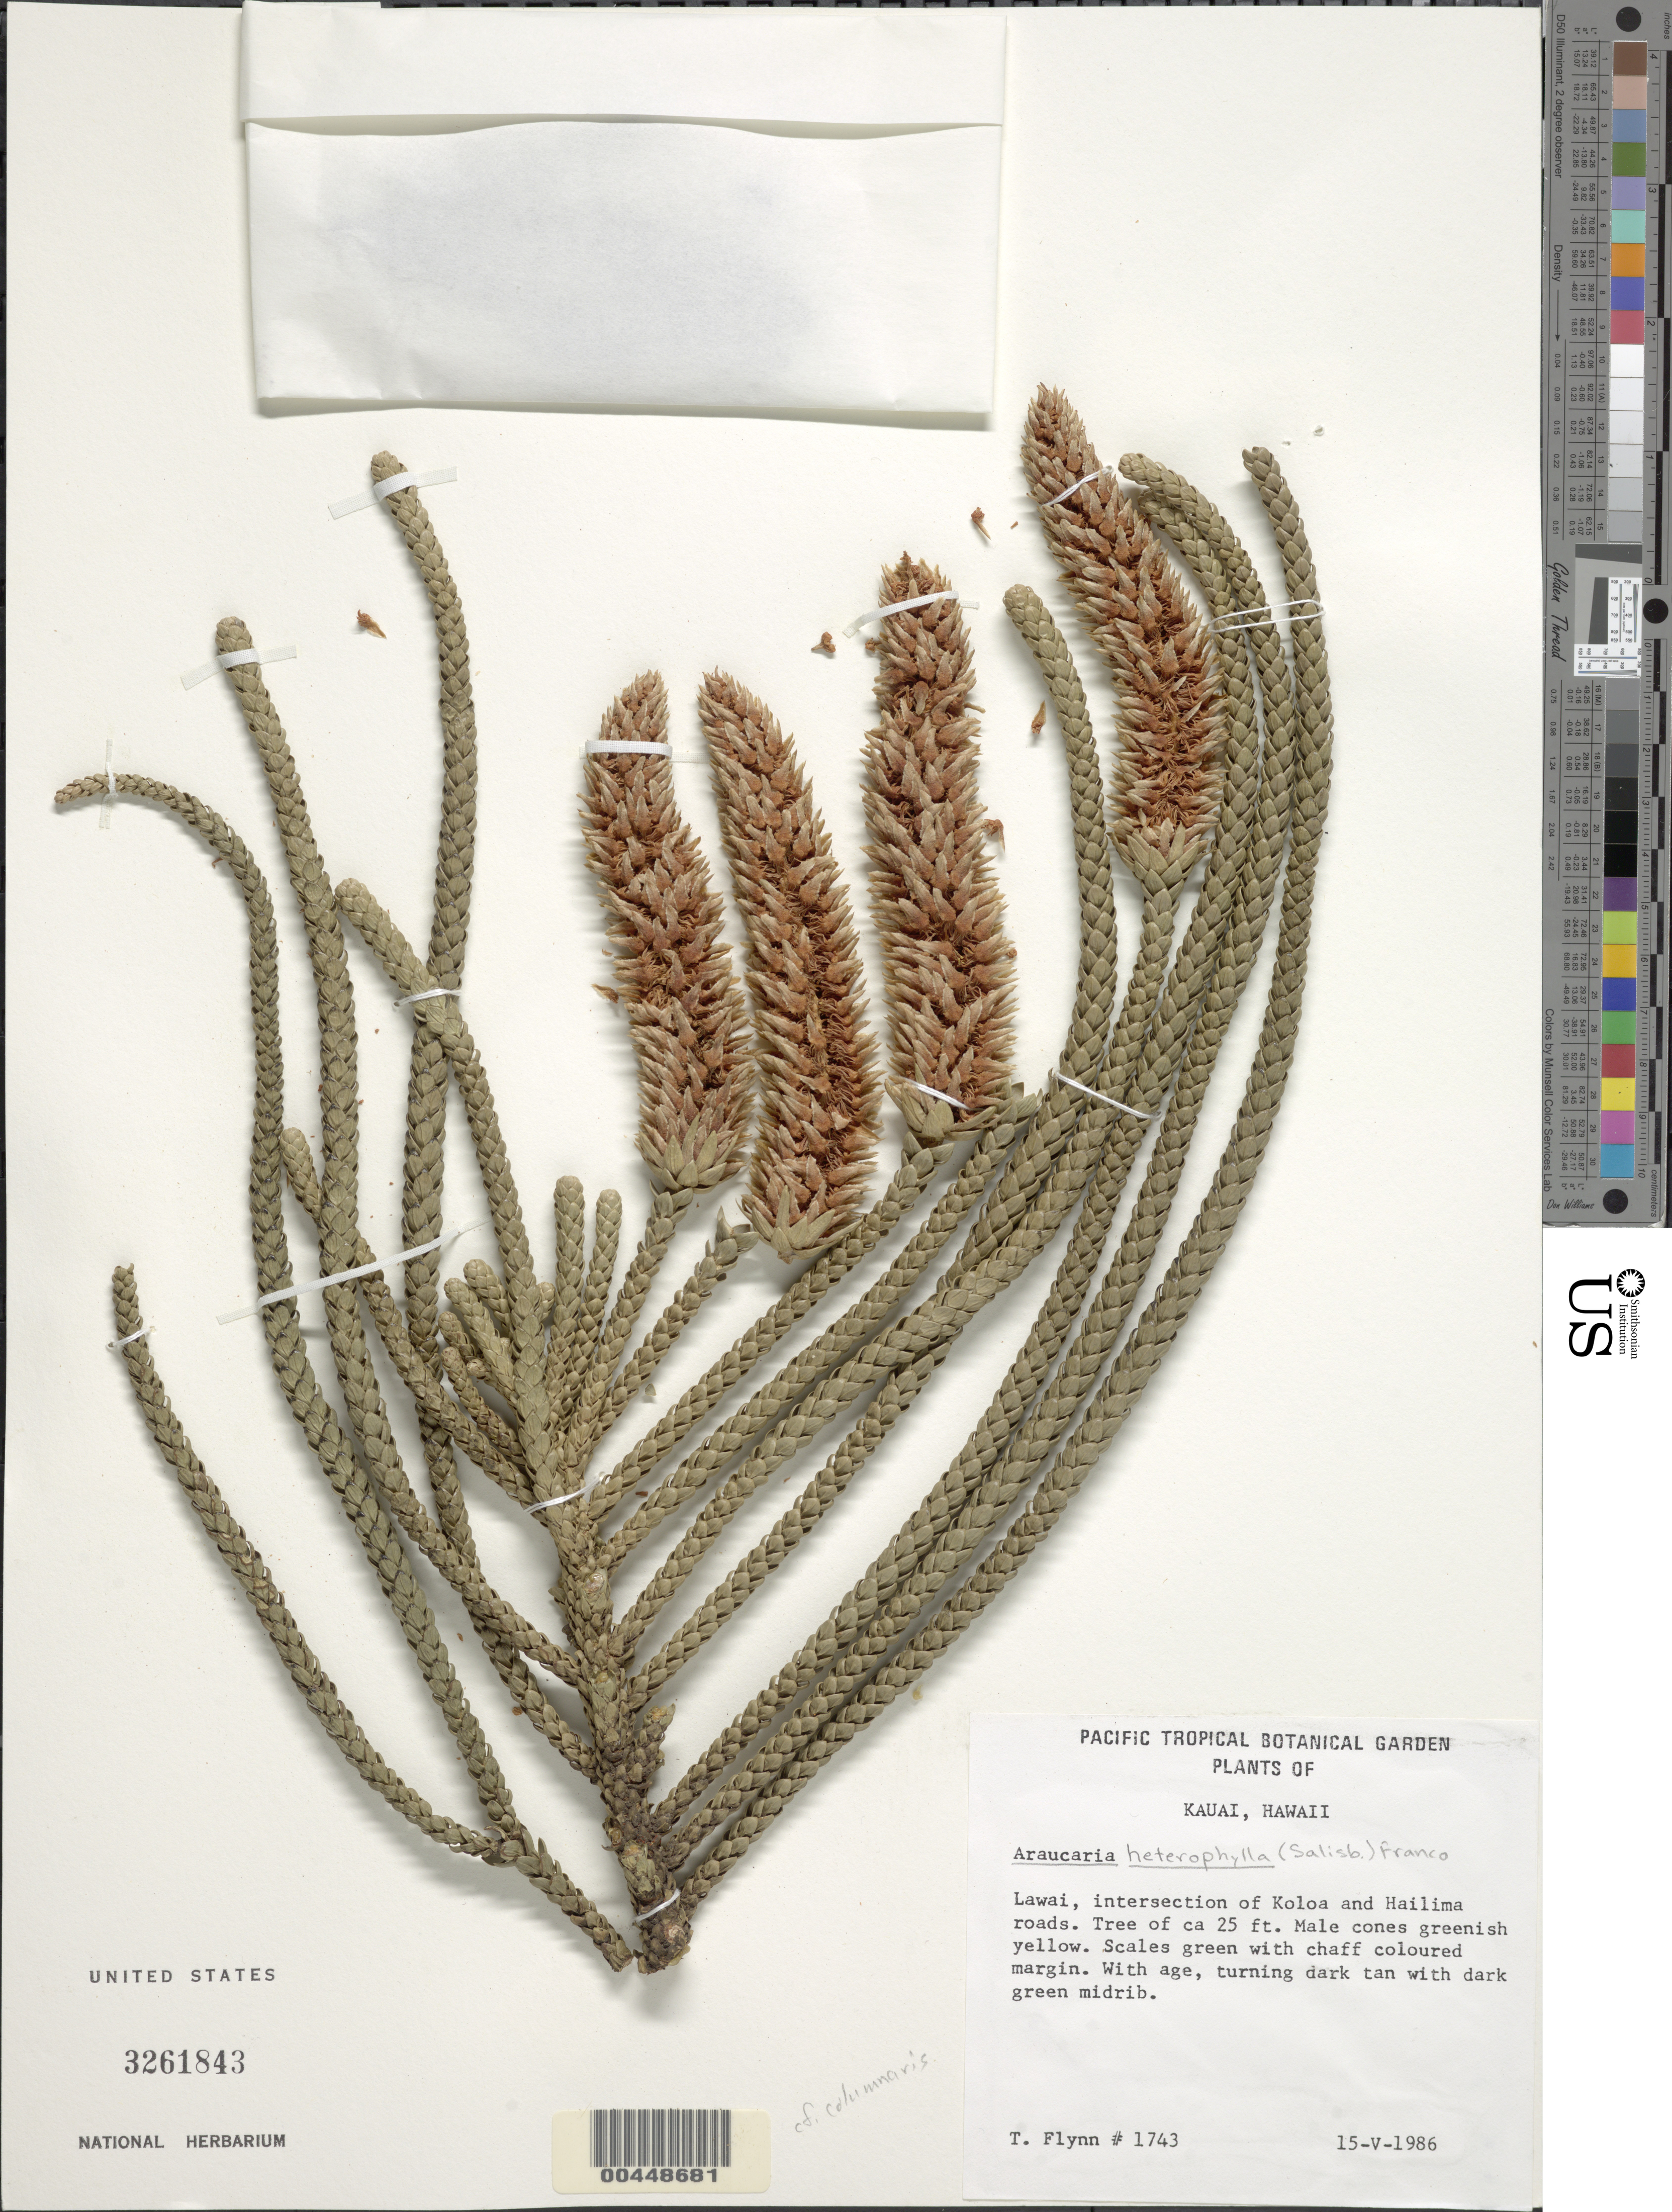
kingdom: Plantae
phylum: Tracheophyta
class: Pinopsida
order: Pinales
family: Araucariaceae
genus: Araucaria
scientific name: Araucaria heterophylla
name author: (Salisb.) Franco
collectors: T. W. Flynn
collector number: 1743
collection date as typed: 15 May 1986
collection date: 1986-05-15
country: United States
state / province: Hawaii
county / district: Kauai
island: Kaua'i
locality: Lawai, intersection of Koloa and Hailima Rds.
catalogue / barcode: US 3261843